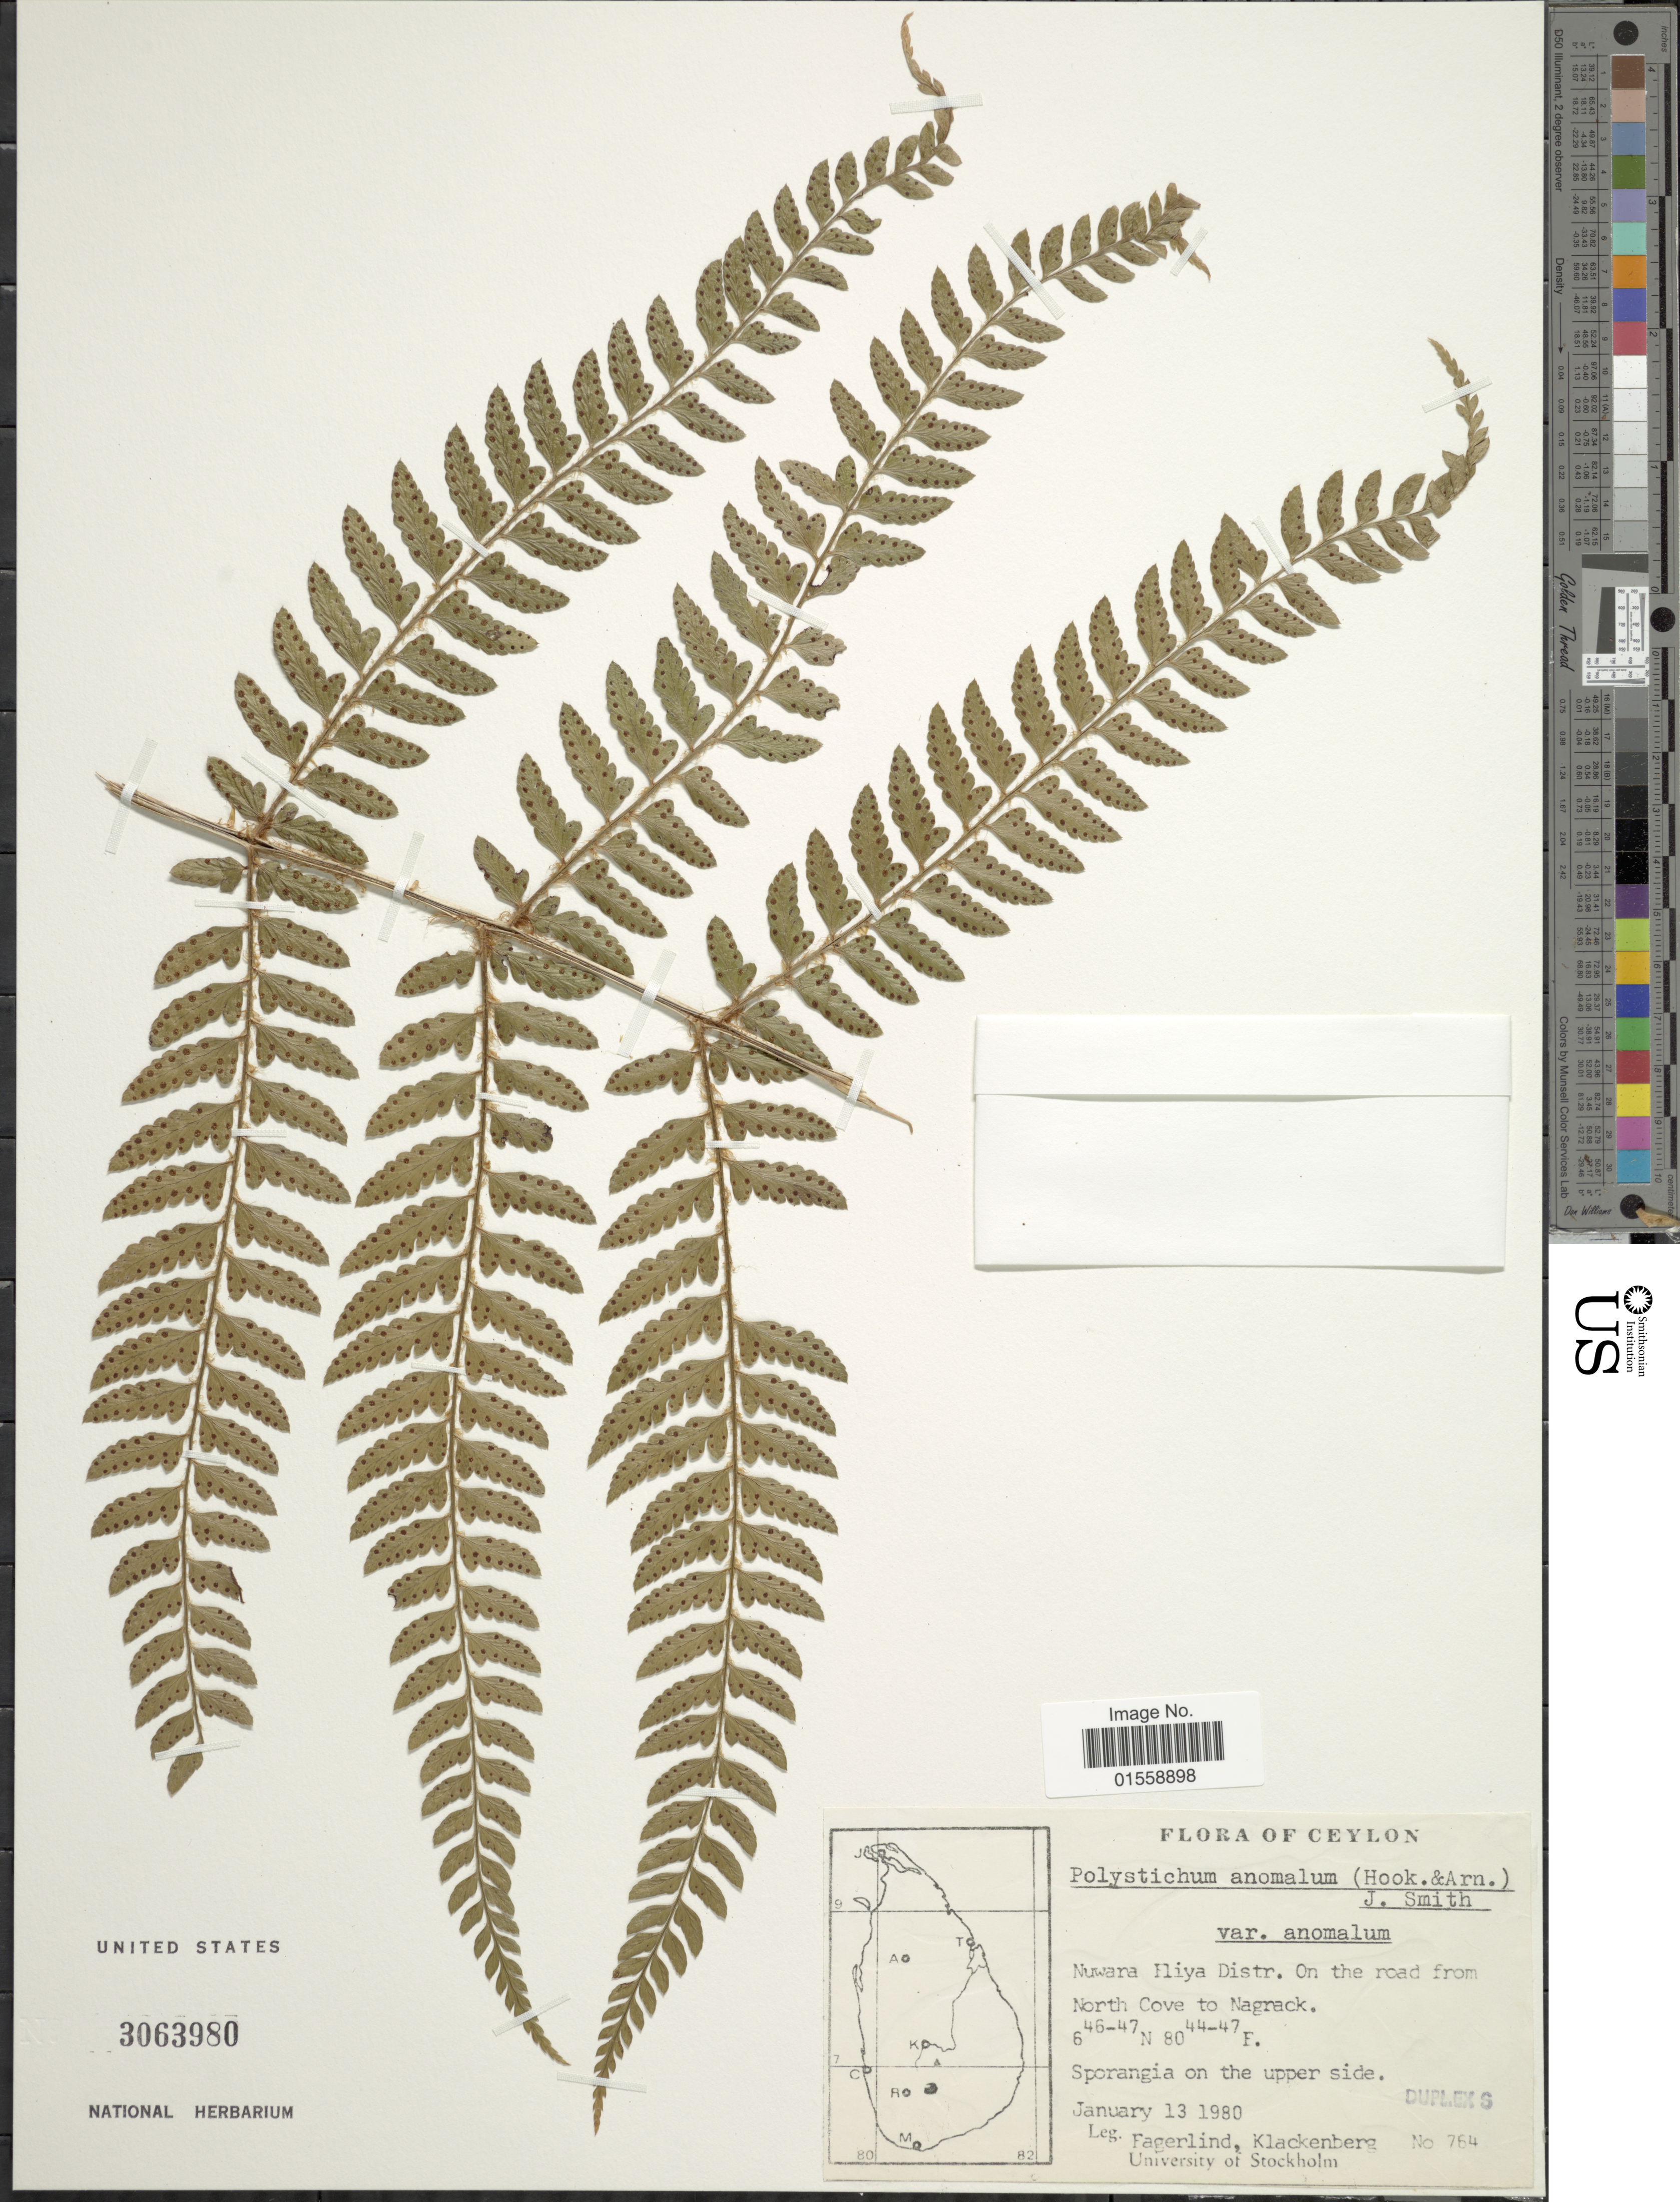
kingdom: Plantae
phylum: Tracheophyta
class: Polypodiopsida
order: Polypodiales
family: Dryopteridaceae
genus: Polystichum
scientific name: Polystichum anomalum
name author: (Hook. & Arn.) J. Sm.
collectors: F. Fagerlind & -. Klackenberg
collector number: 764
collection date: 1980-01-13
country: Sri Lanka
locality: Ceylon, Nuwana Eliya Distr., on the road from North Cove to Nagrack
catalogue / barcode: US 3063980